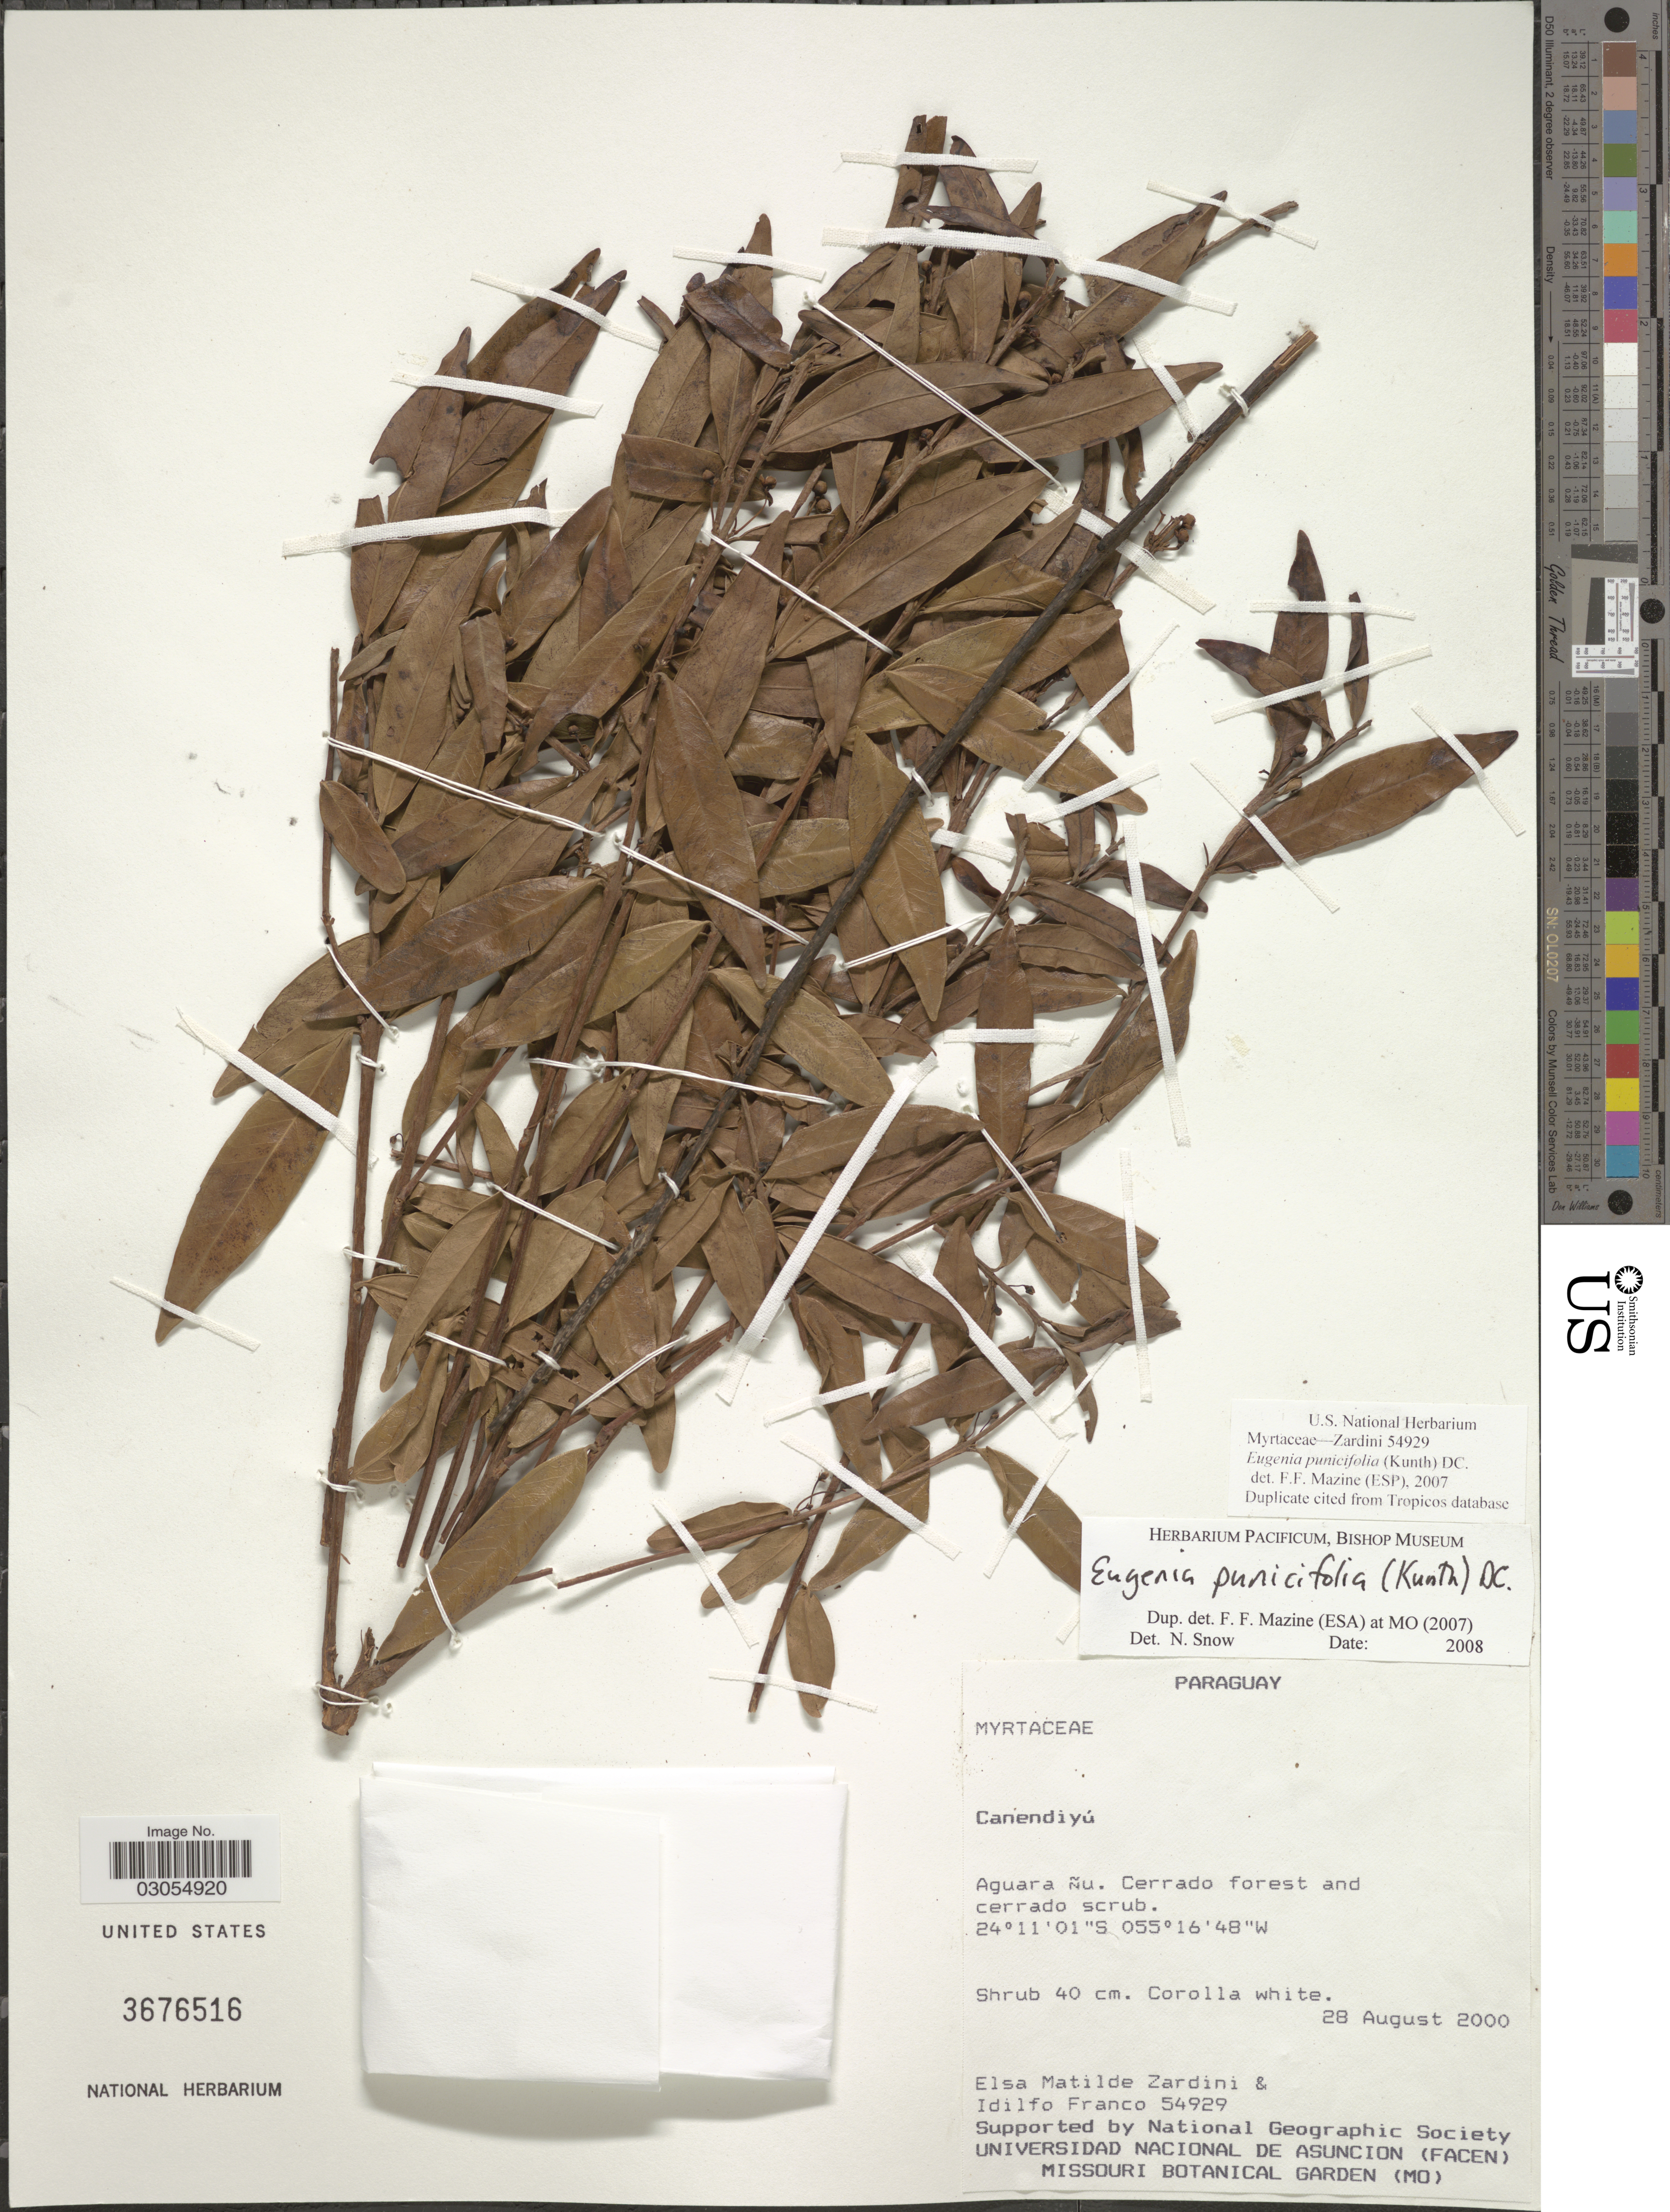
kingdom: Plantae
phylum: Tracheophyta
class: Magnoliopsida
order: Myrtales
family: Myrtaceae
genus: Eugenia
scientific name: Eugenia punicifolia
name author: (Kunth) DC.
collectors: E. M. Zardini & I. S. Franco M.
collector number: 54929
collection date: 2000-08-28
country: Paraguay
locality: Canendiyú. Aguara ñu.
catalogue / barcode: US 3676516